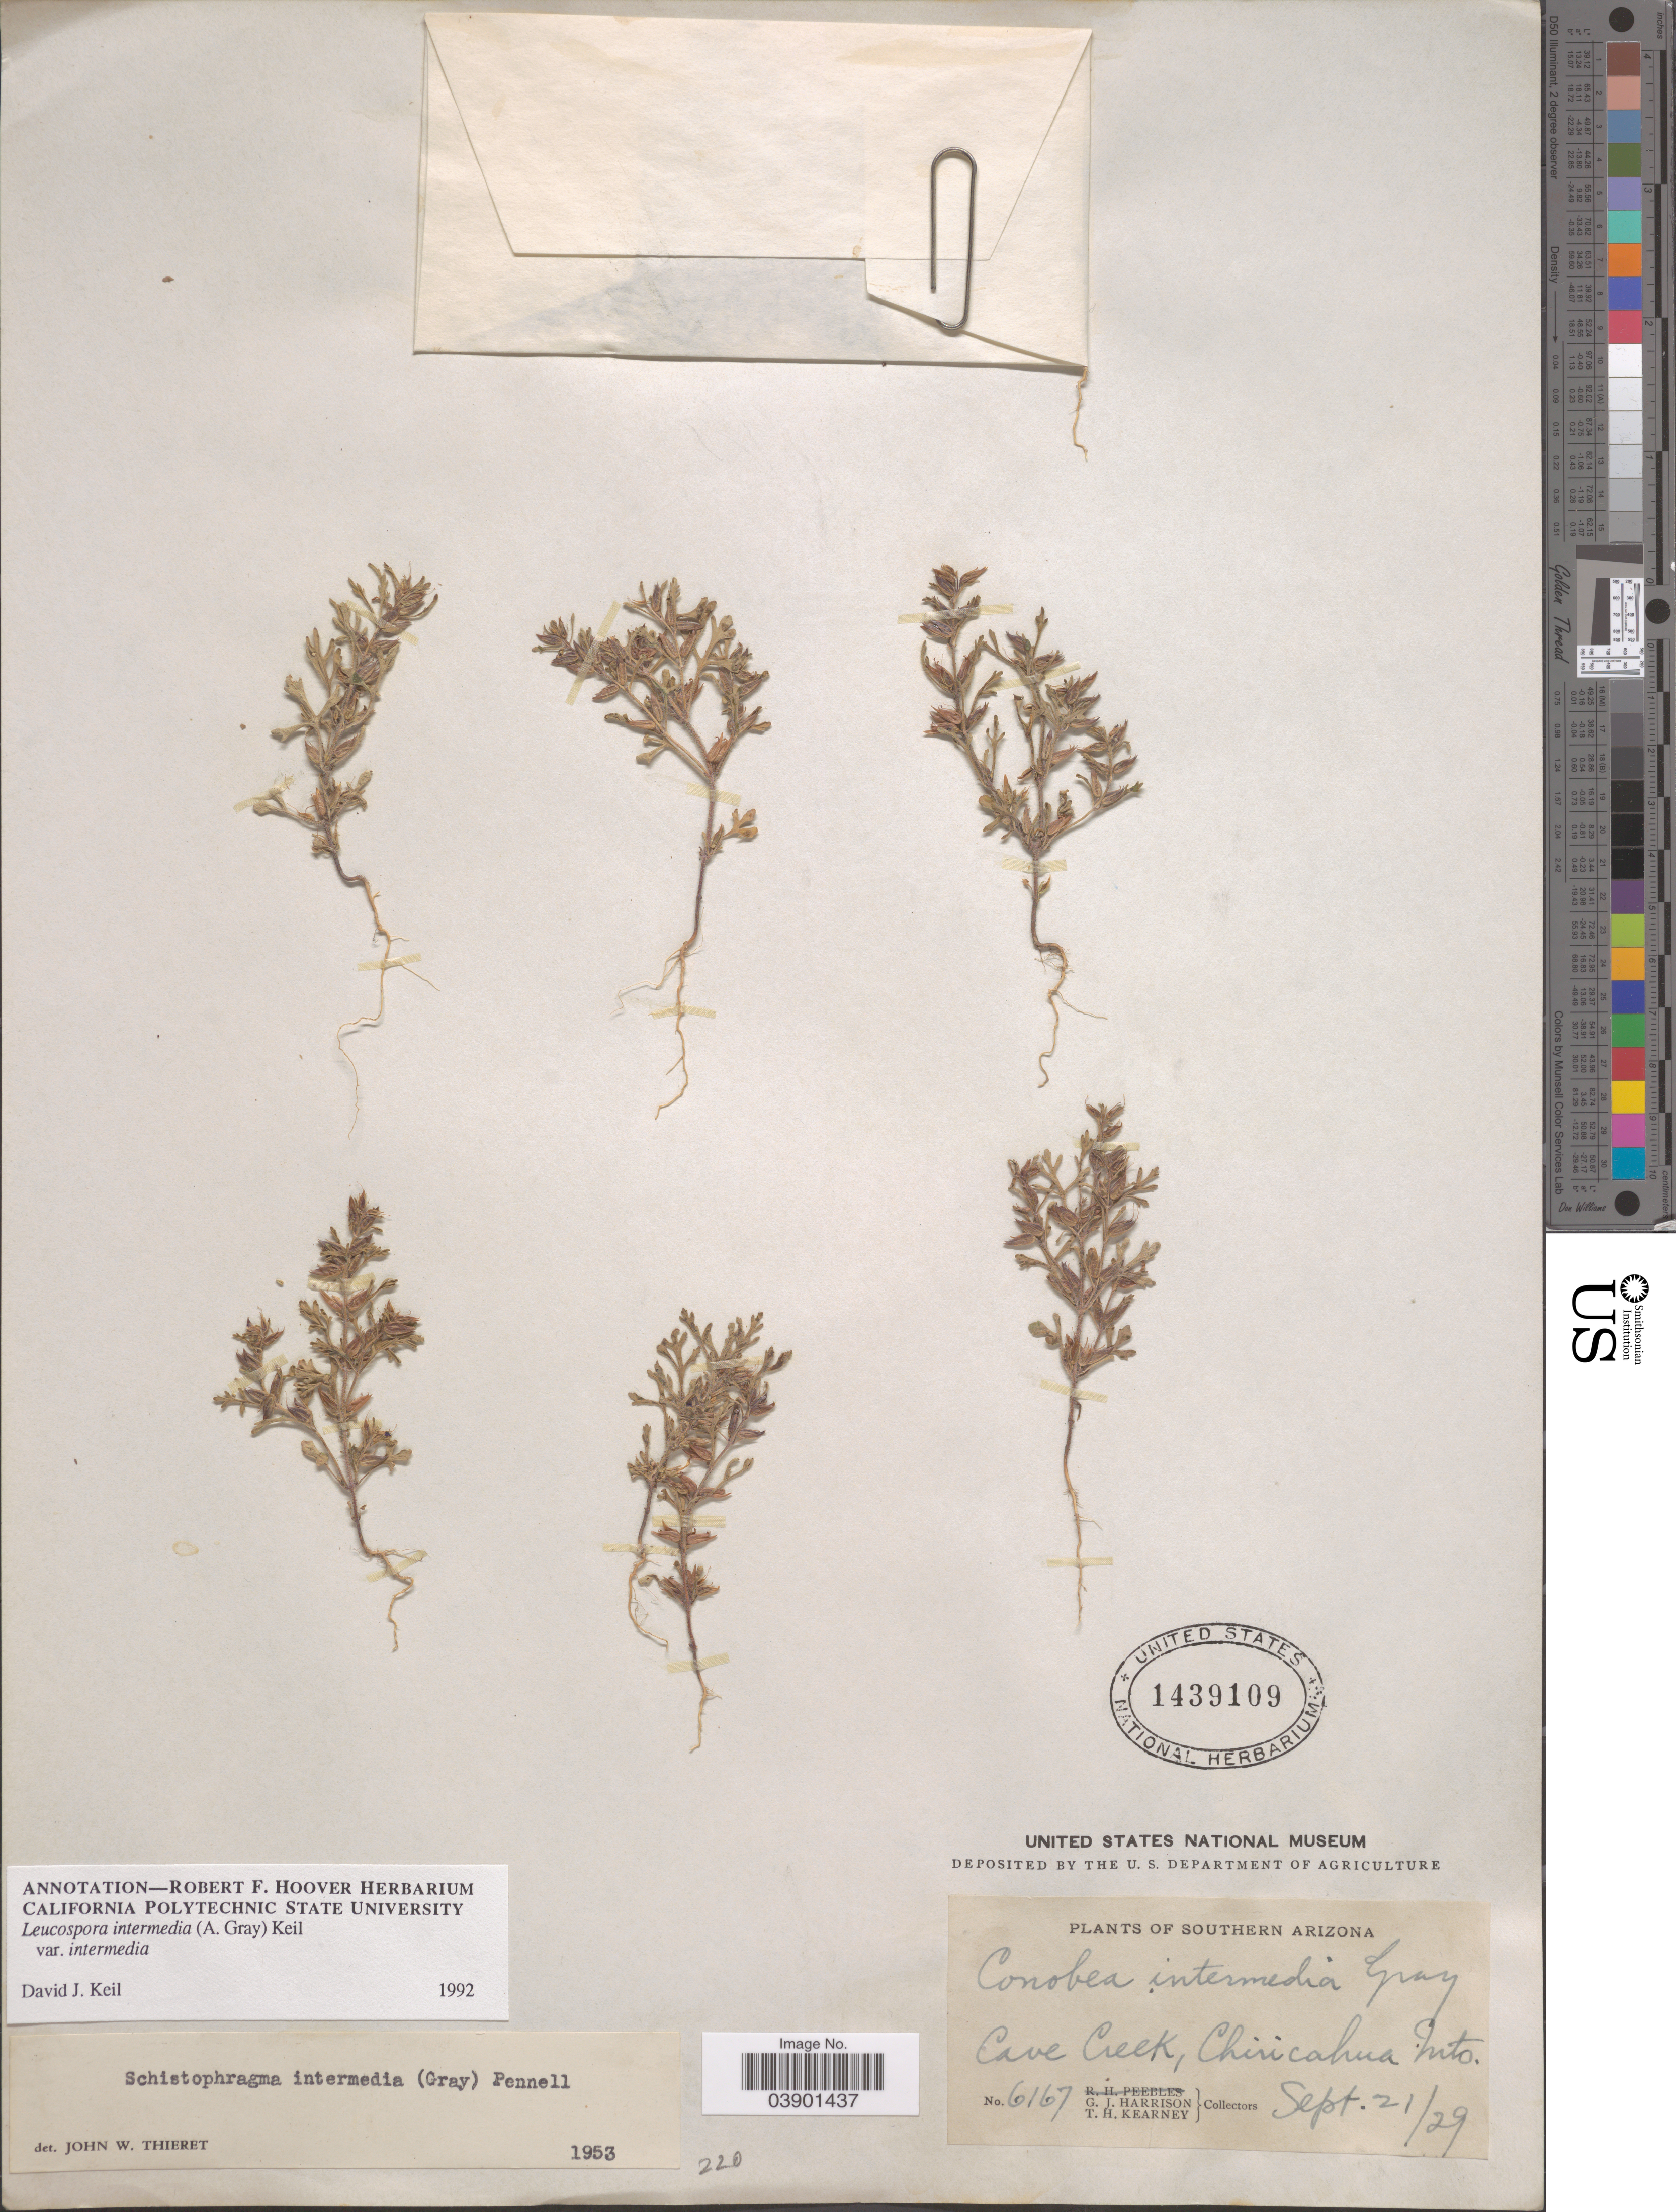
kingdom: Plantae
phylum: Tracheophyta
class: Magnoliopsida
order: Lamiales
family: Plantaginaceae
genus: Schistophragma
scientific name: Schistophragma intermedium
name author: (A. Gray) Pennell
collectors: G. J. Harrison & T. H. Kearney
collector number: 6167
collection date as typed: Transcribed d/m/y: 21/9/29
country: United States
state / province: Arizona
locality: Southern Arizona. Cave Creek, Chiricahua Mts.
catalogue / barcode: US 1439109